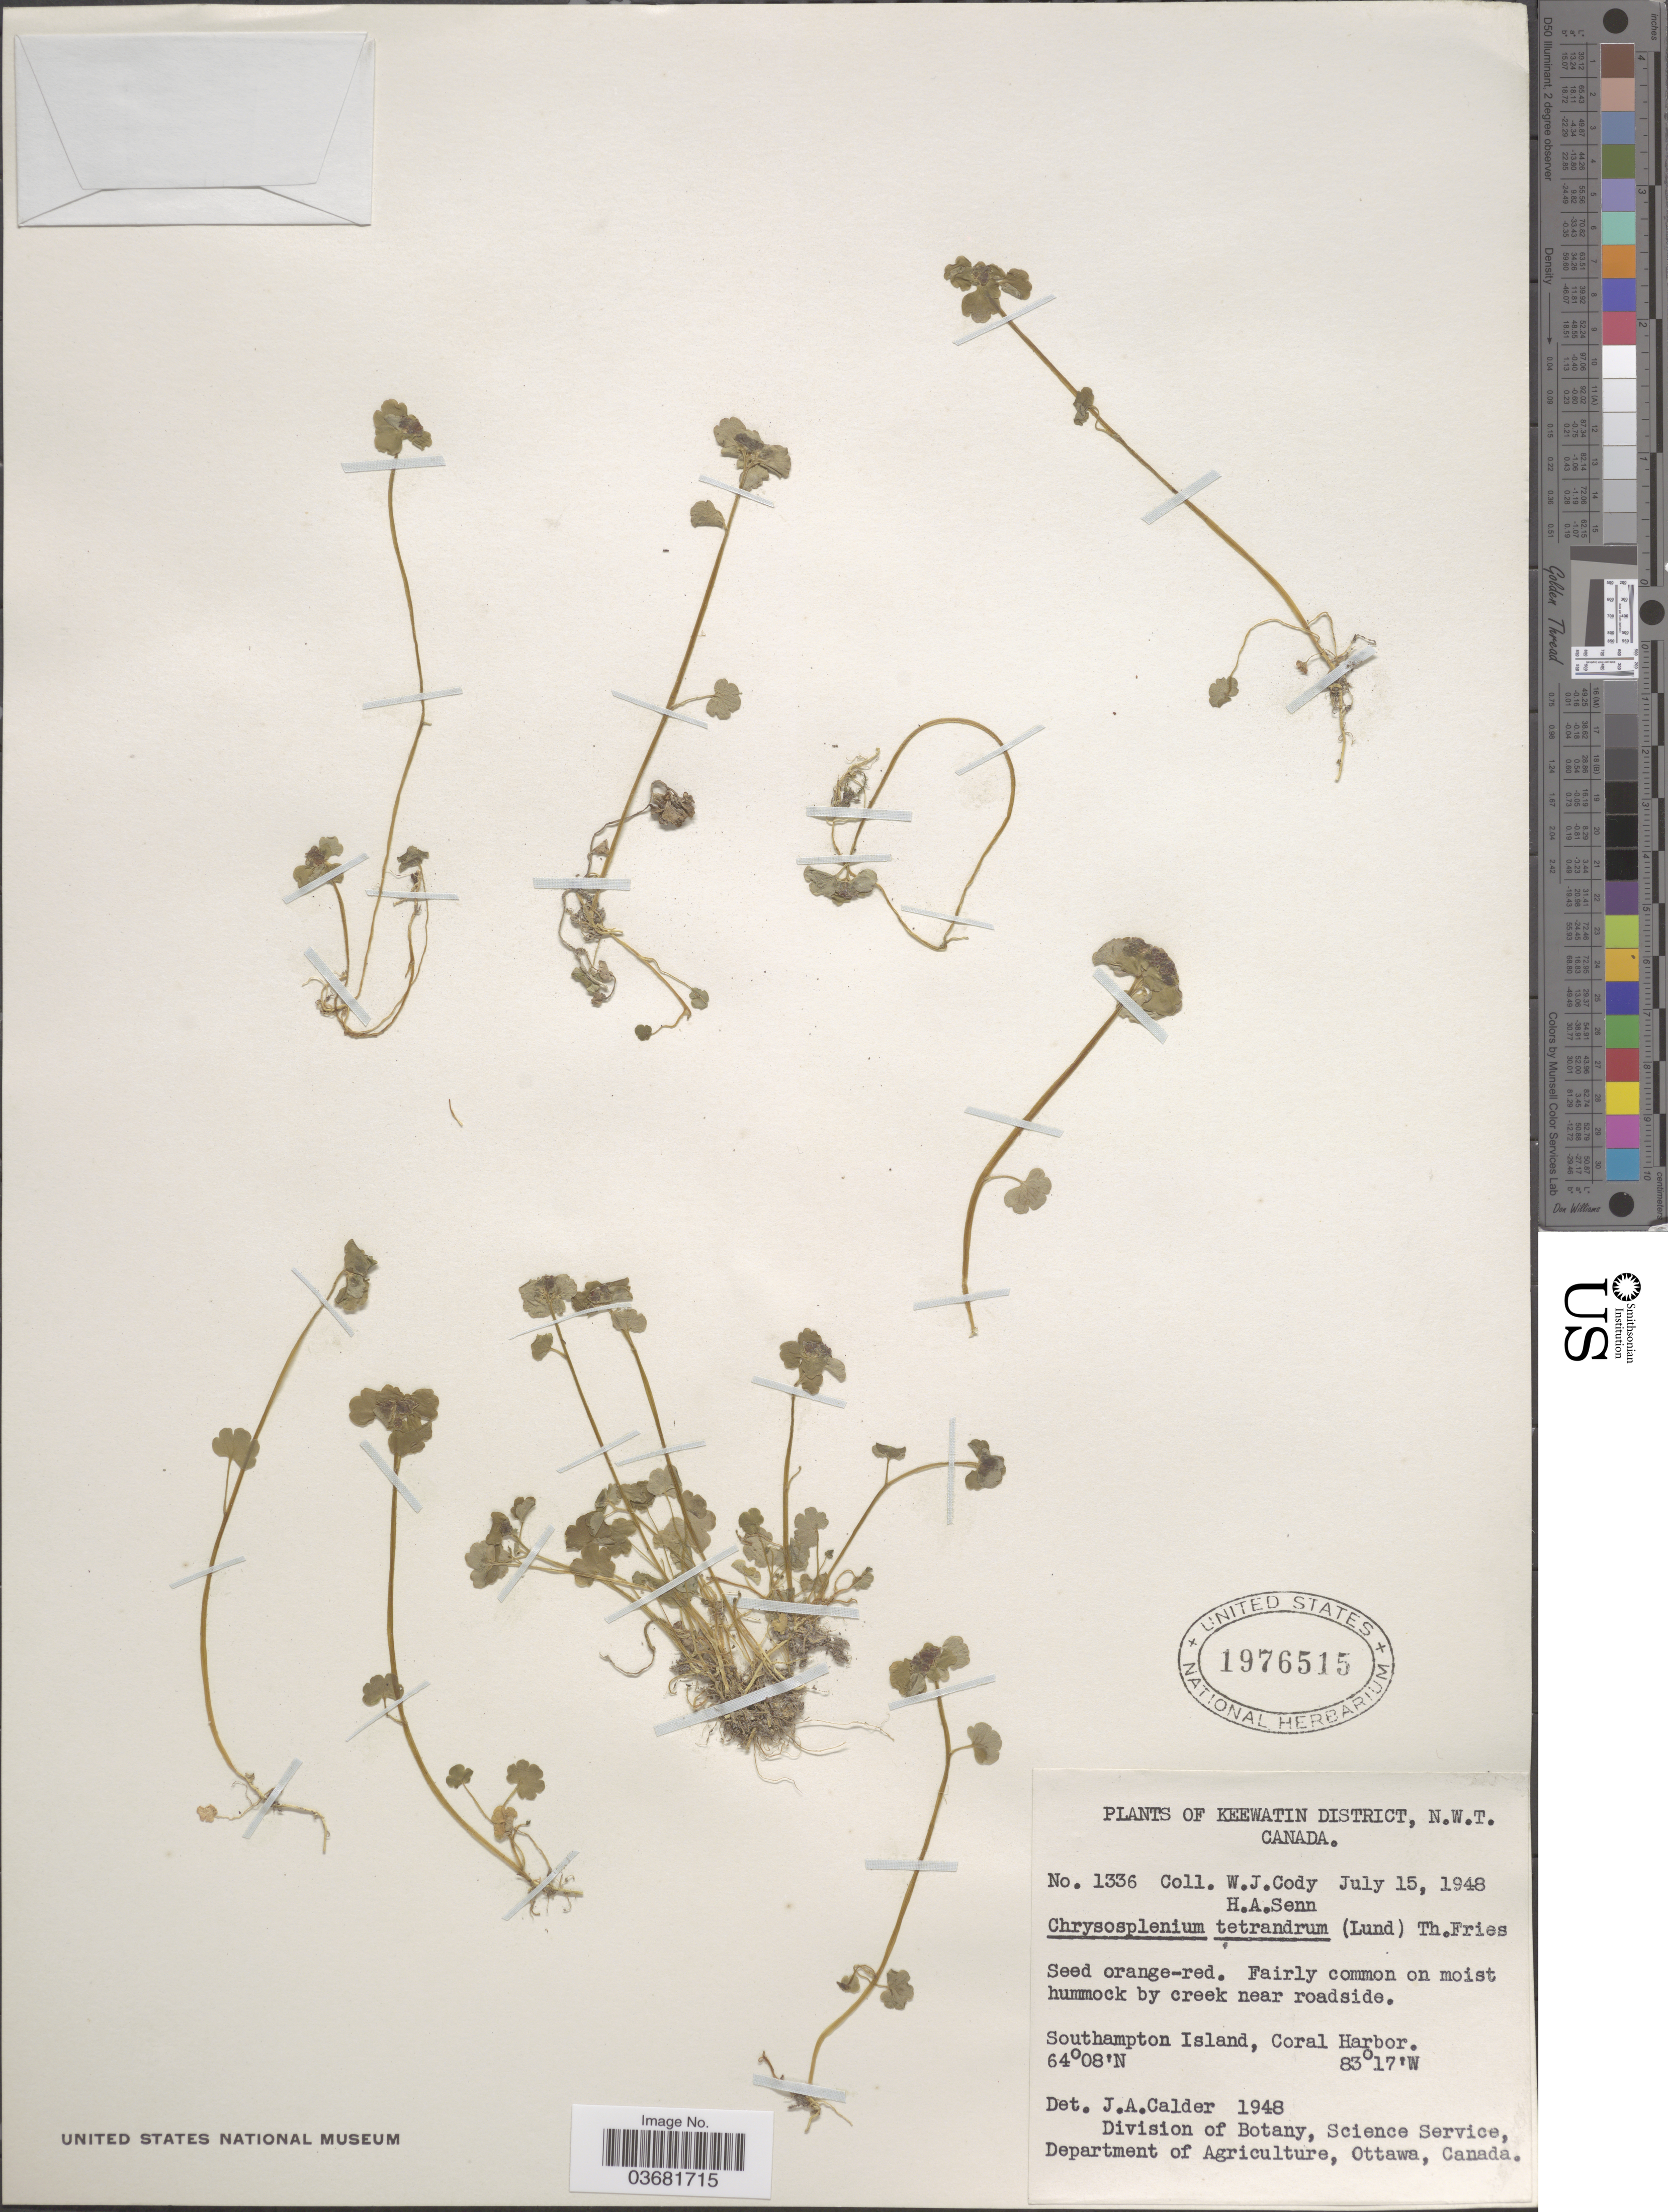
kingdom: Plantae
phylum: Tracheophyta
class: Magnoliopsida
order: Saxifragales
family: Saxifragaceae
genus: Chrysosplenium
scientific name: Chrysosplenium tetrandrum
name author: (N. Lund) Th. Fr.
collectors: W. Cody & H. Senn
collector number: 1336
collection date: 1948-07-15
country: Canada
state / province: Northwest Territories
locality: Keewatin District. Fairly common on moist hummock by creek near roadside. Southampton Island, Coral Harbor.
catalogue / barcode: US 1976515